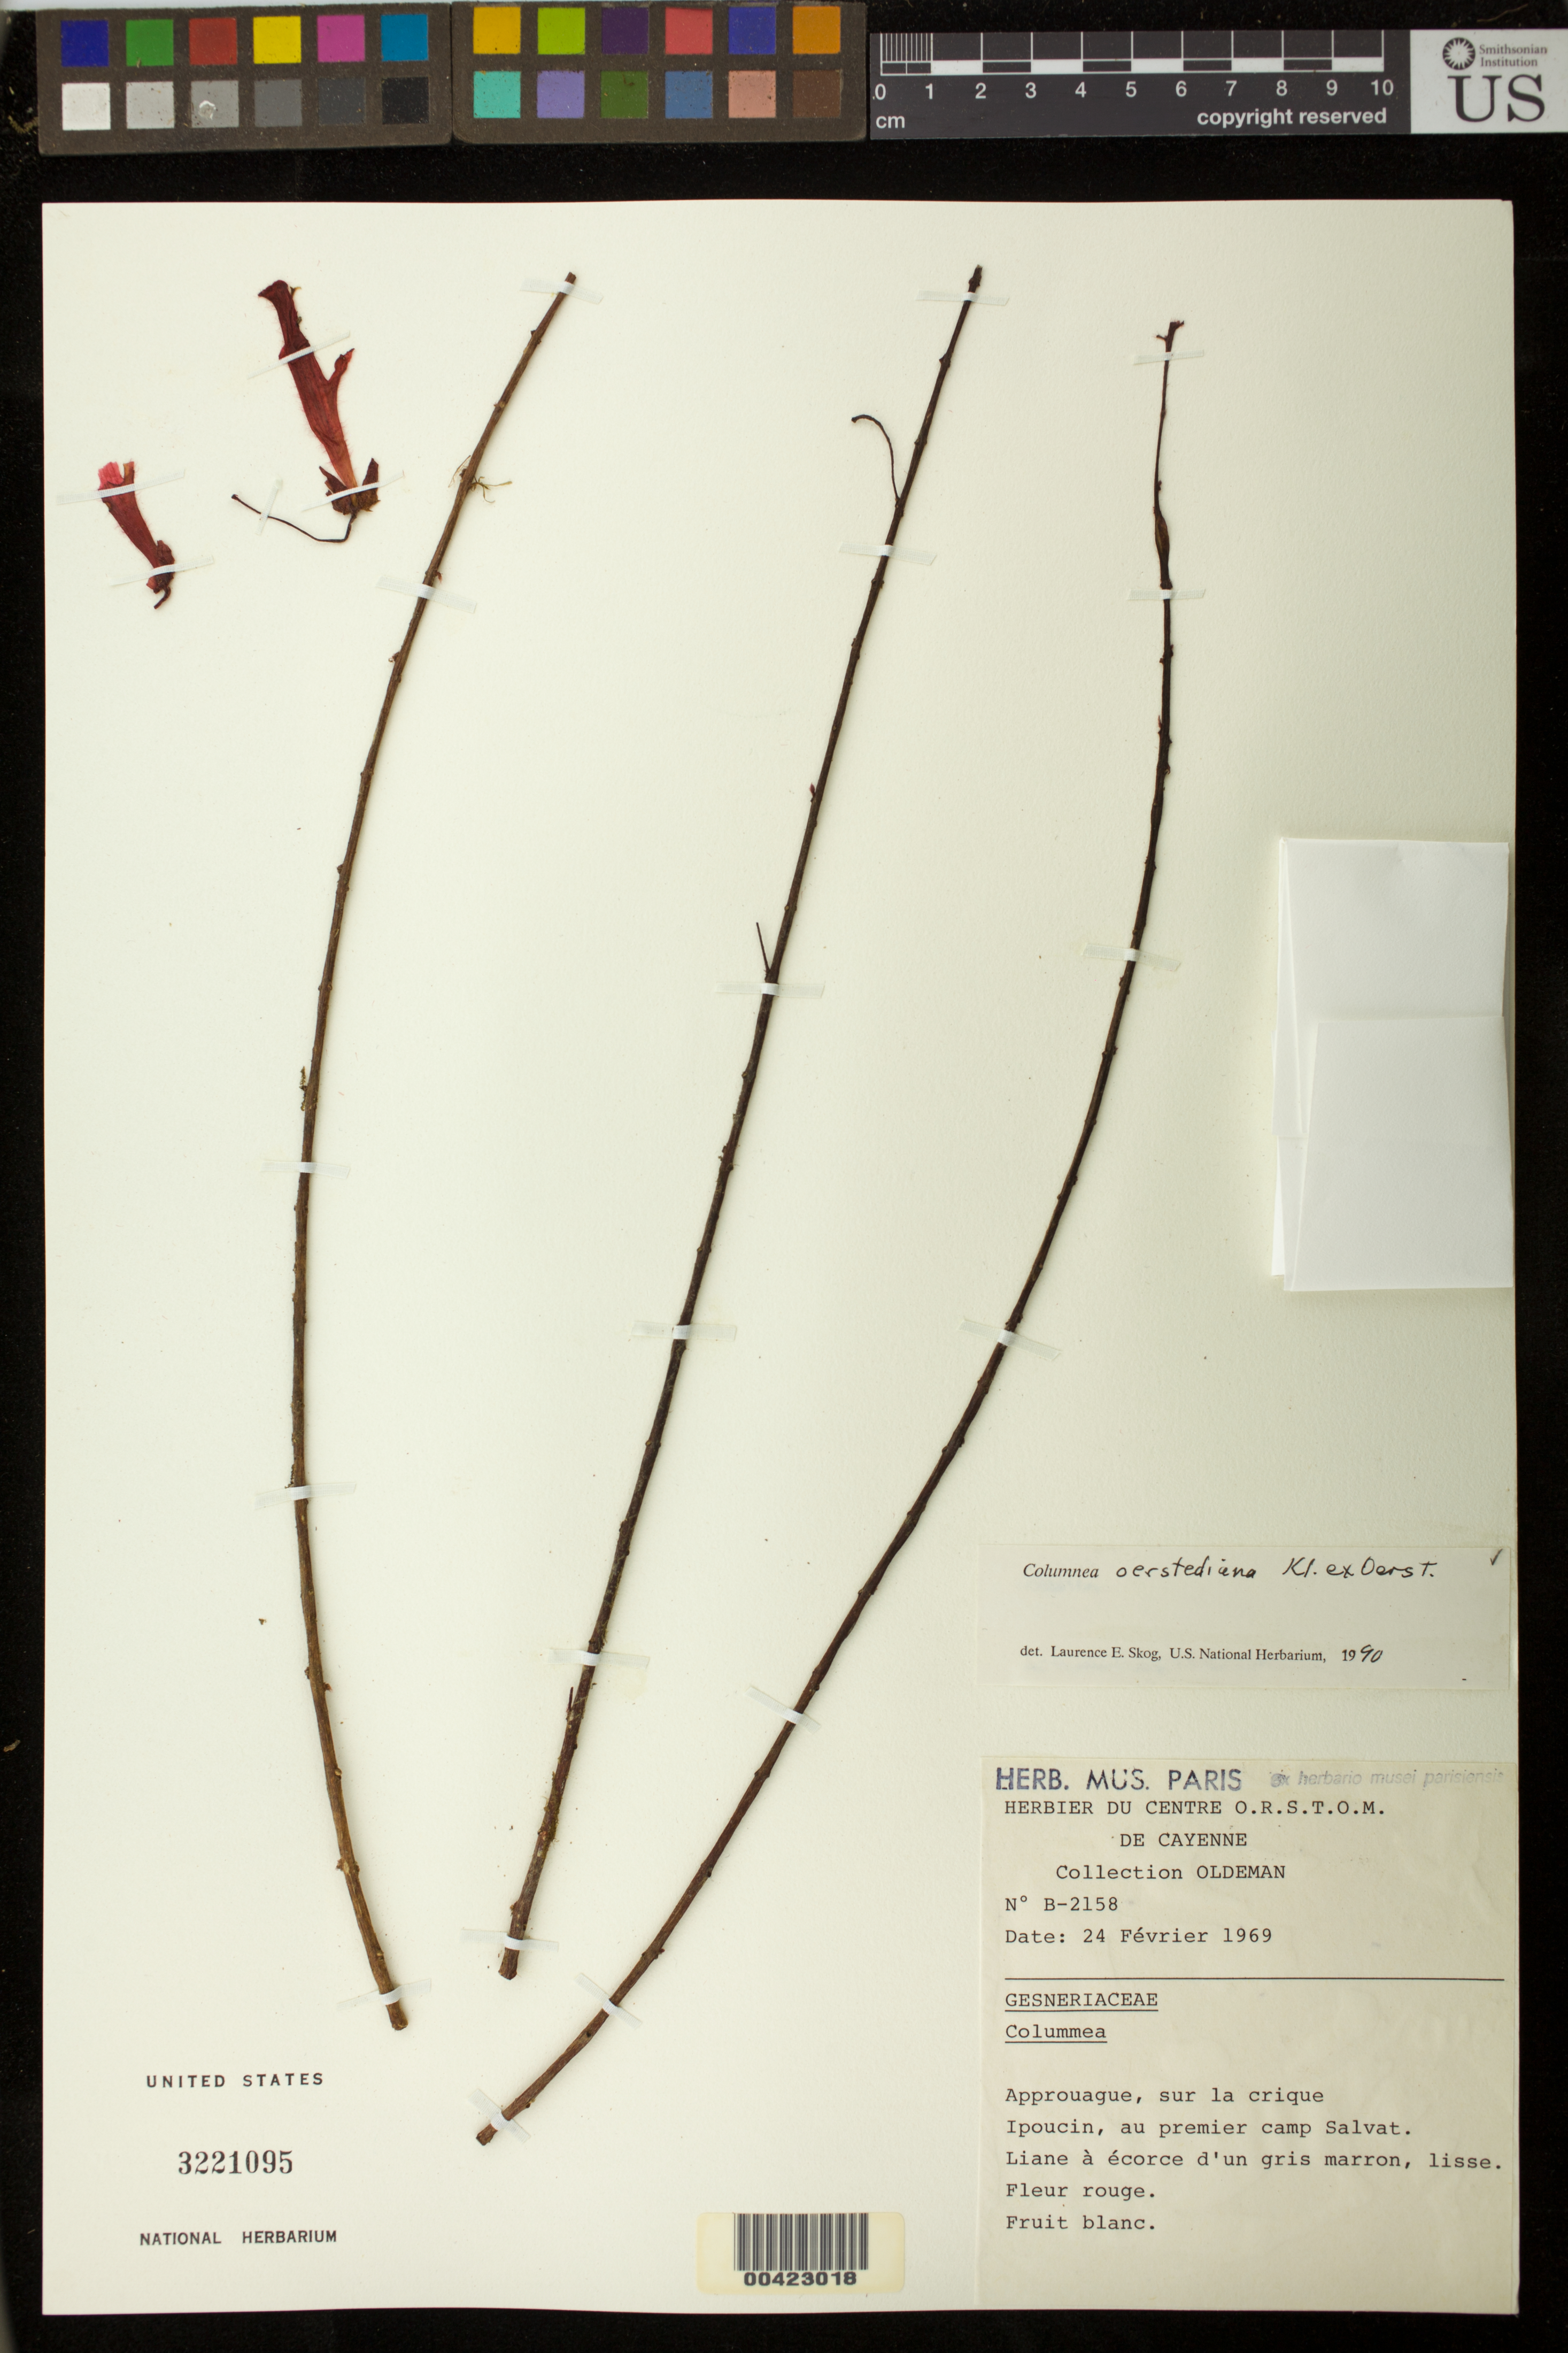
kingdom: Plantae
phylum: Tracheophyta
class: Magnoliopsida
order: Lamiales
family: Gesneriaceae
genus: Columnea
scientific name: Columnea oerstediana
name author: Klotzsch ex Oerst.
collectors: R. Oldeman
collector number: B- 2158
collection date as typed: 24 Feb 1969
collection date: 1969-02-24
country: French Guiana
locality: Approuague, sur la crique Ipoucin, au premier camp Salvat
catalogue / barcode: US 3221095